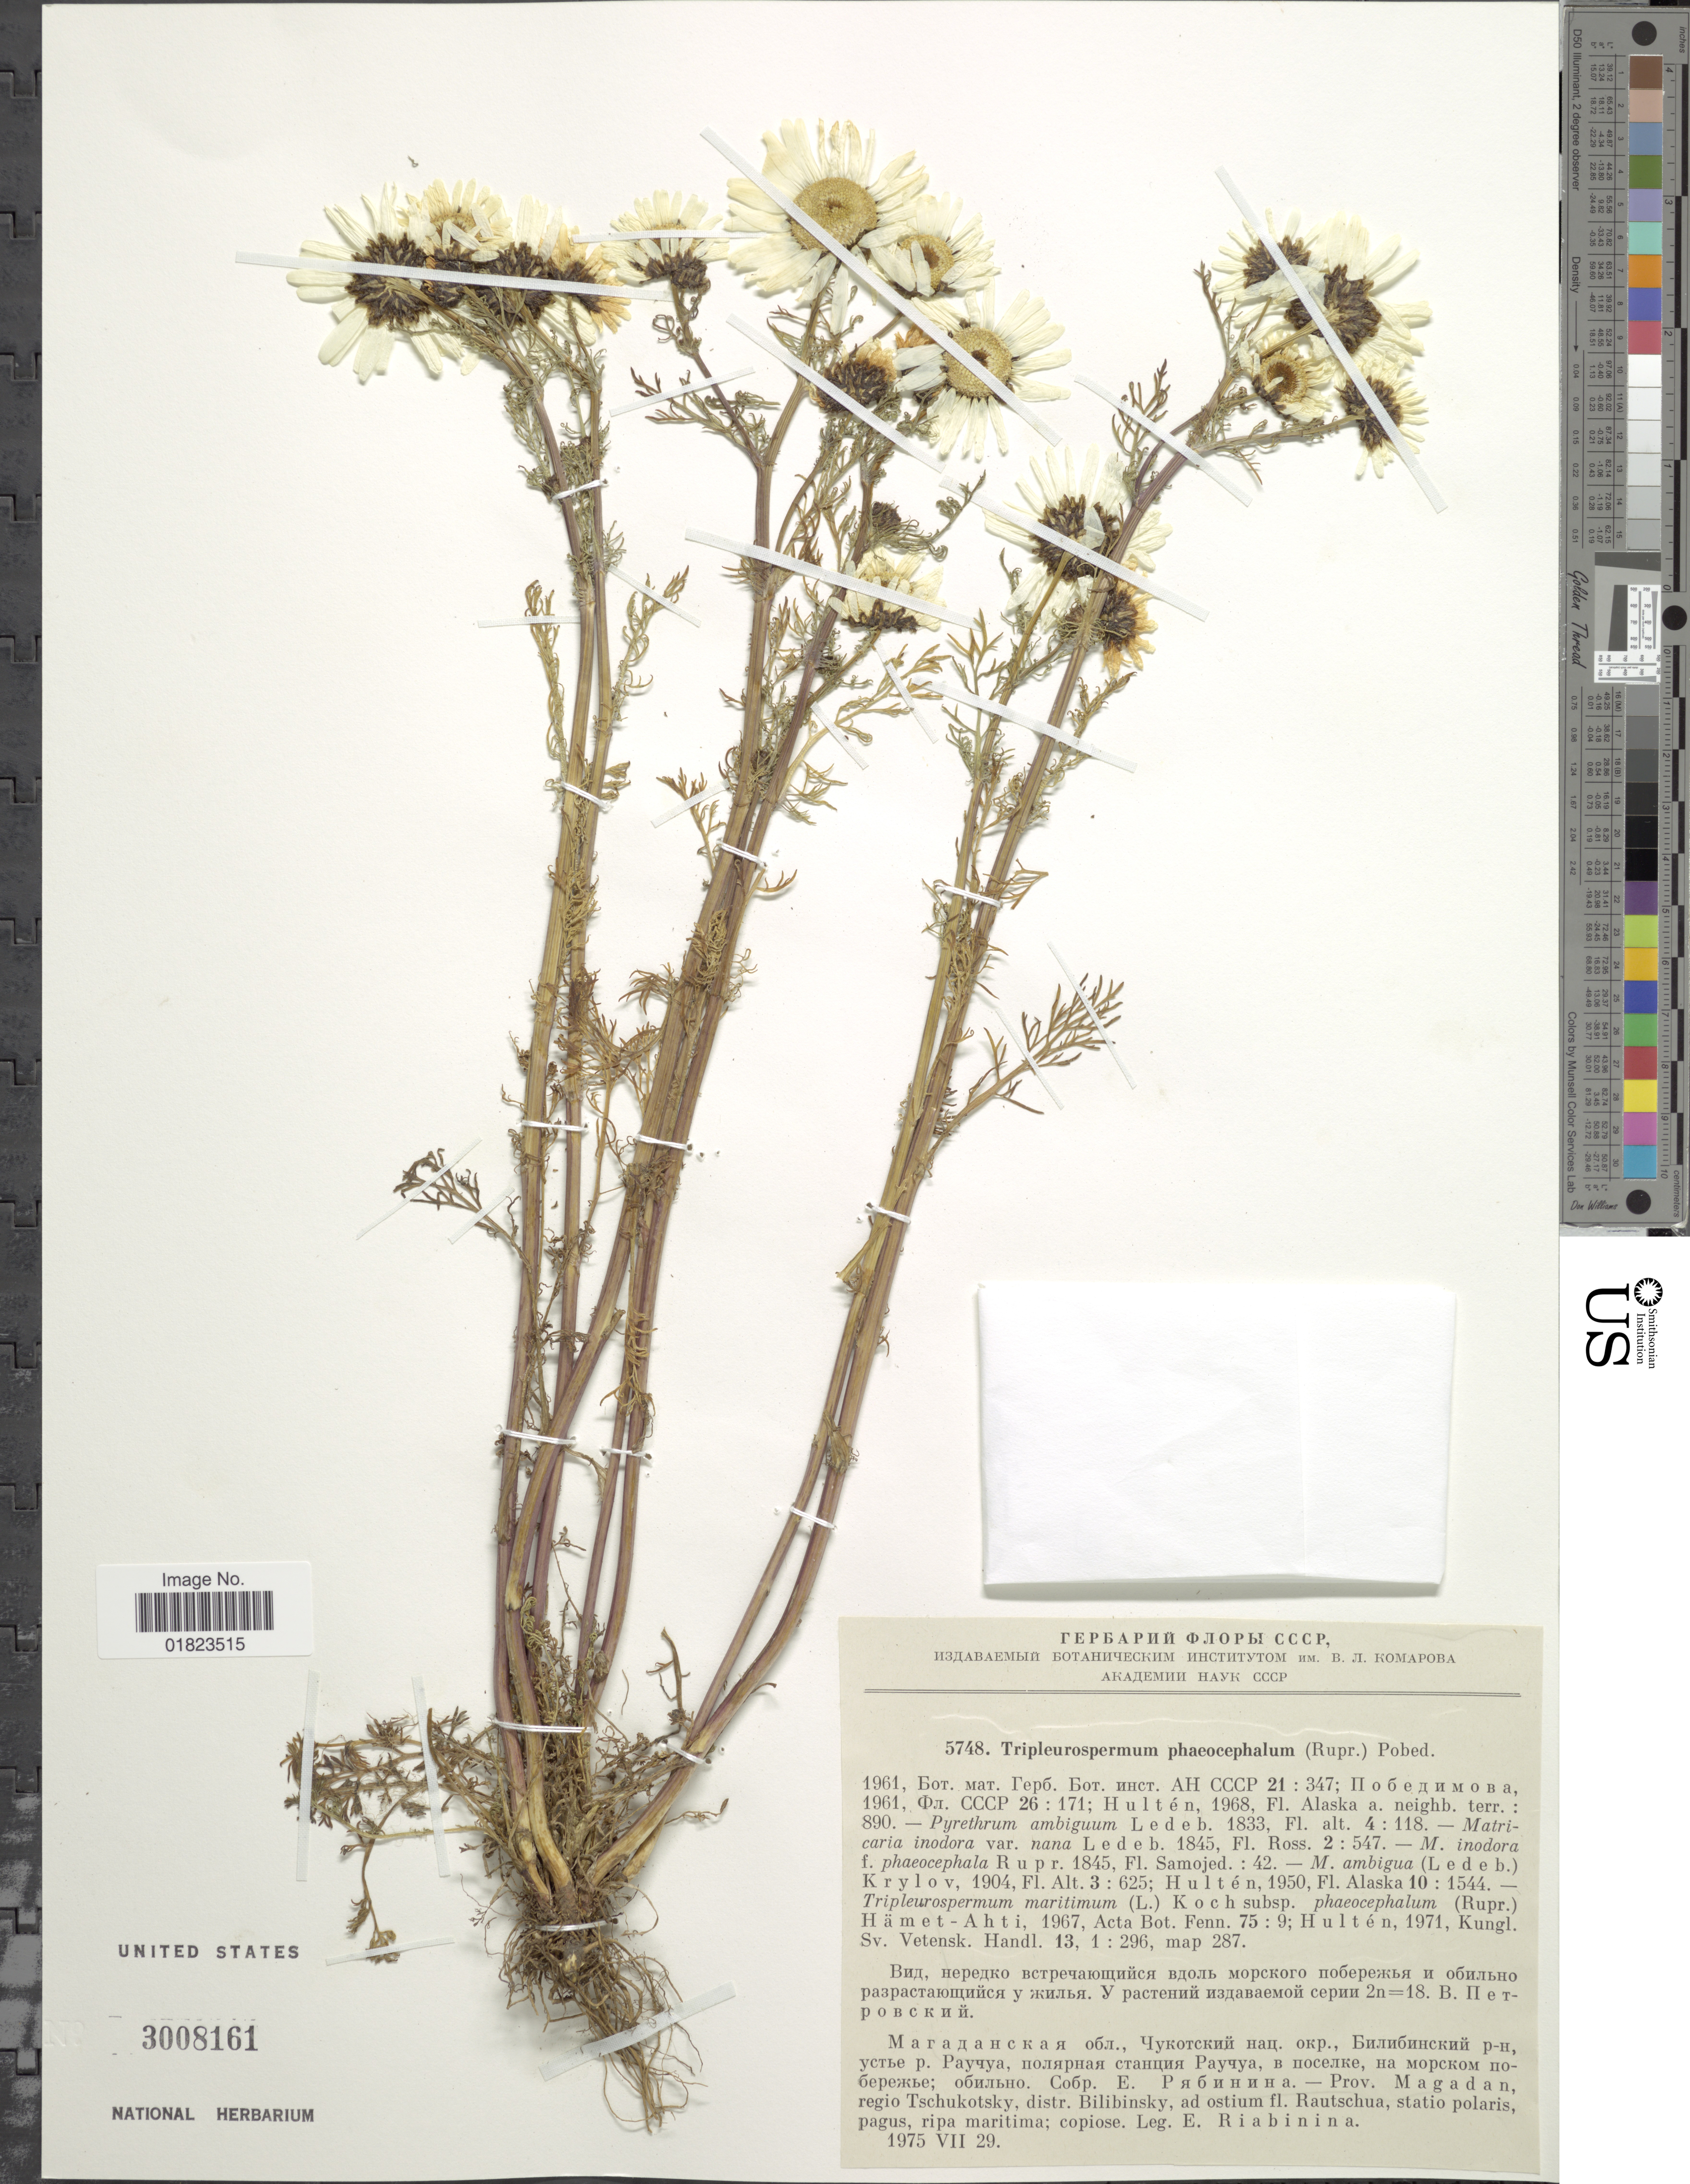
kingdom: Plantae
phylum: Tracheophyta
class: Magnoliopsida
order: Asterales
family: Asteraceae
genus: Tripleurospermum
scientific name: Tripleurospermum maritimum subsp. phaeocephalum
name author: (Rupr.) Hämet-Ahti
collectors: E. Riabinina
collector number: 5748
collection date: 1975-07-29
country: Russian Federation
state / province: Magadan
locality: Prov. Magadan, regio Tschukotsky, distr. Bilibinsky, ad ostium fl. Rautschua, statio polaris paggus, ripa maritima; copisose.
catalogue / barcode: US 3008161